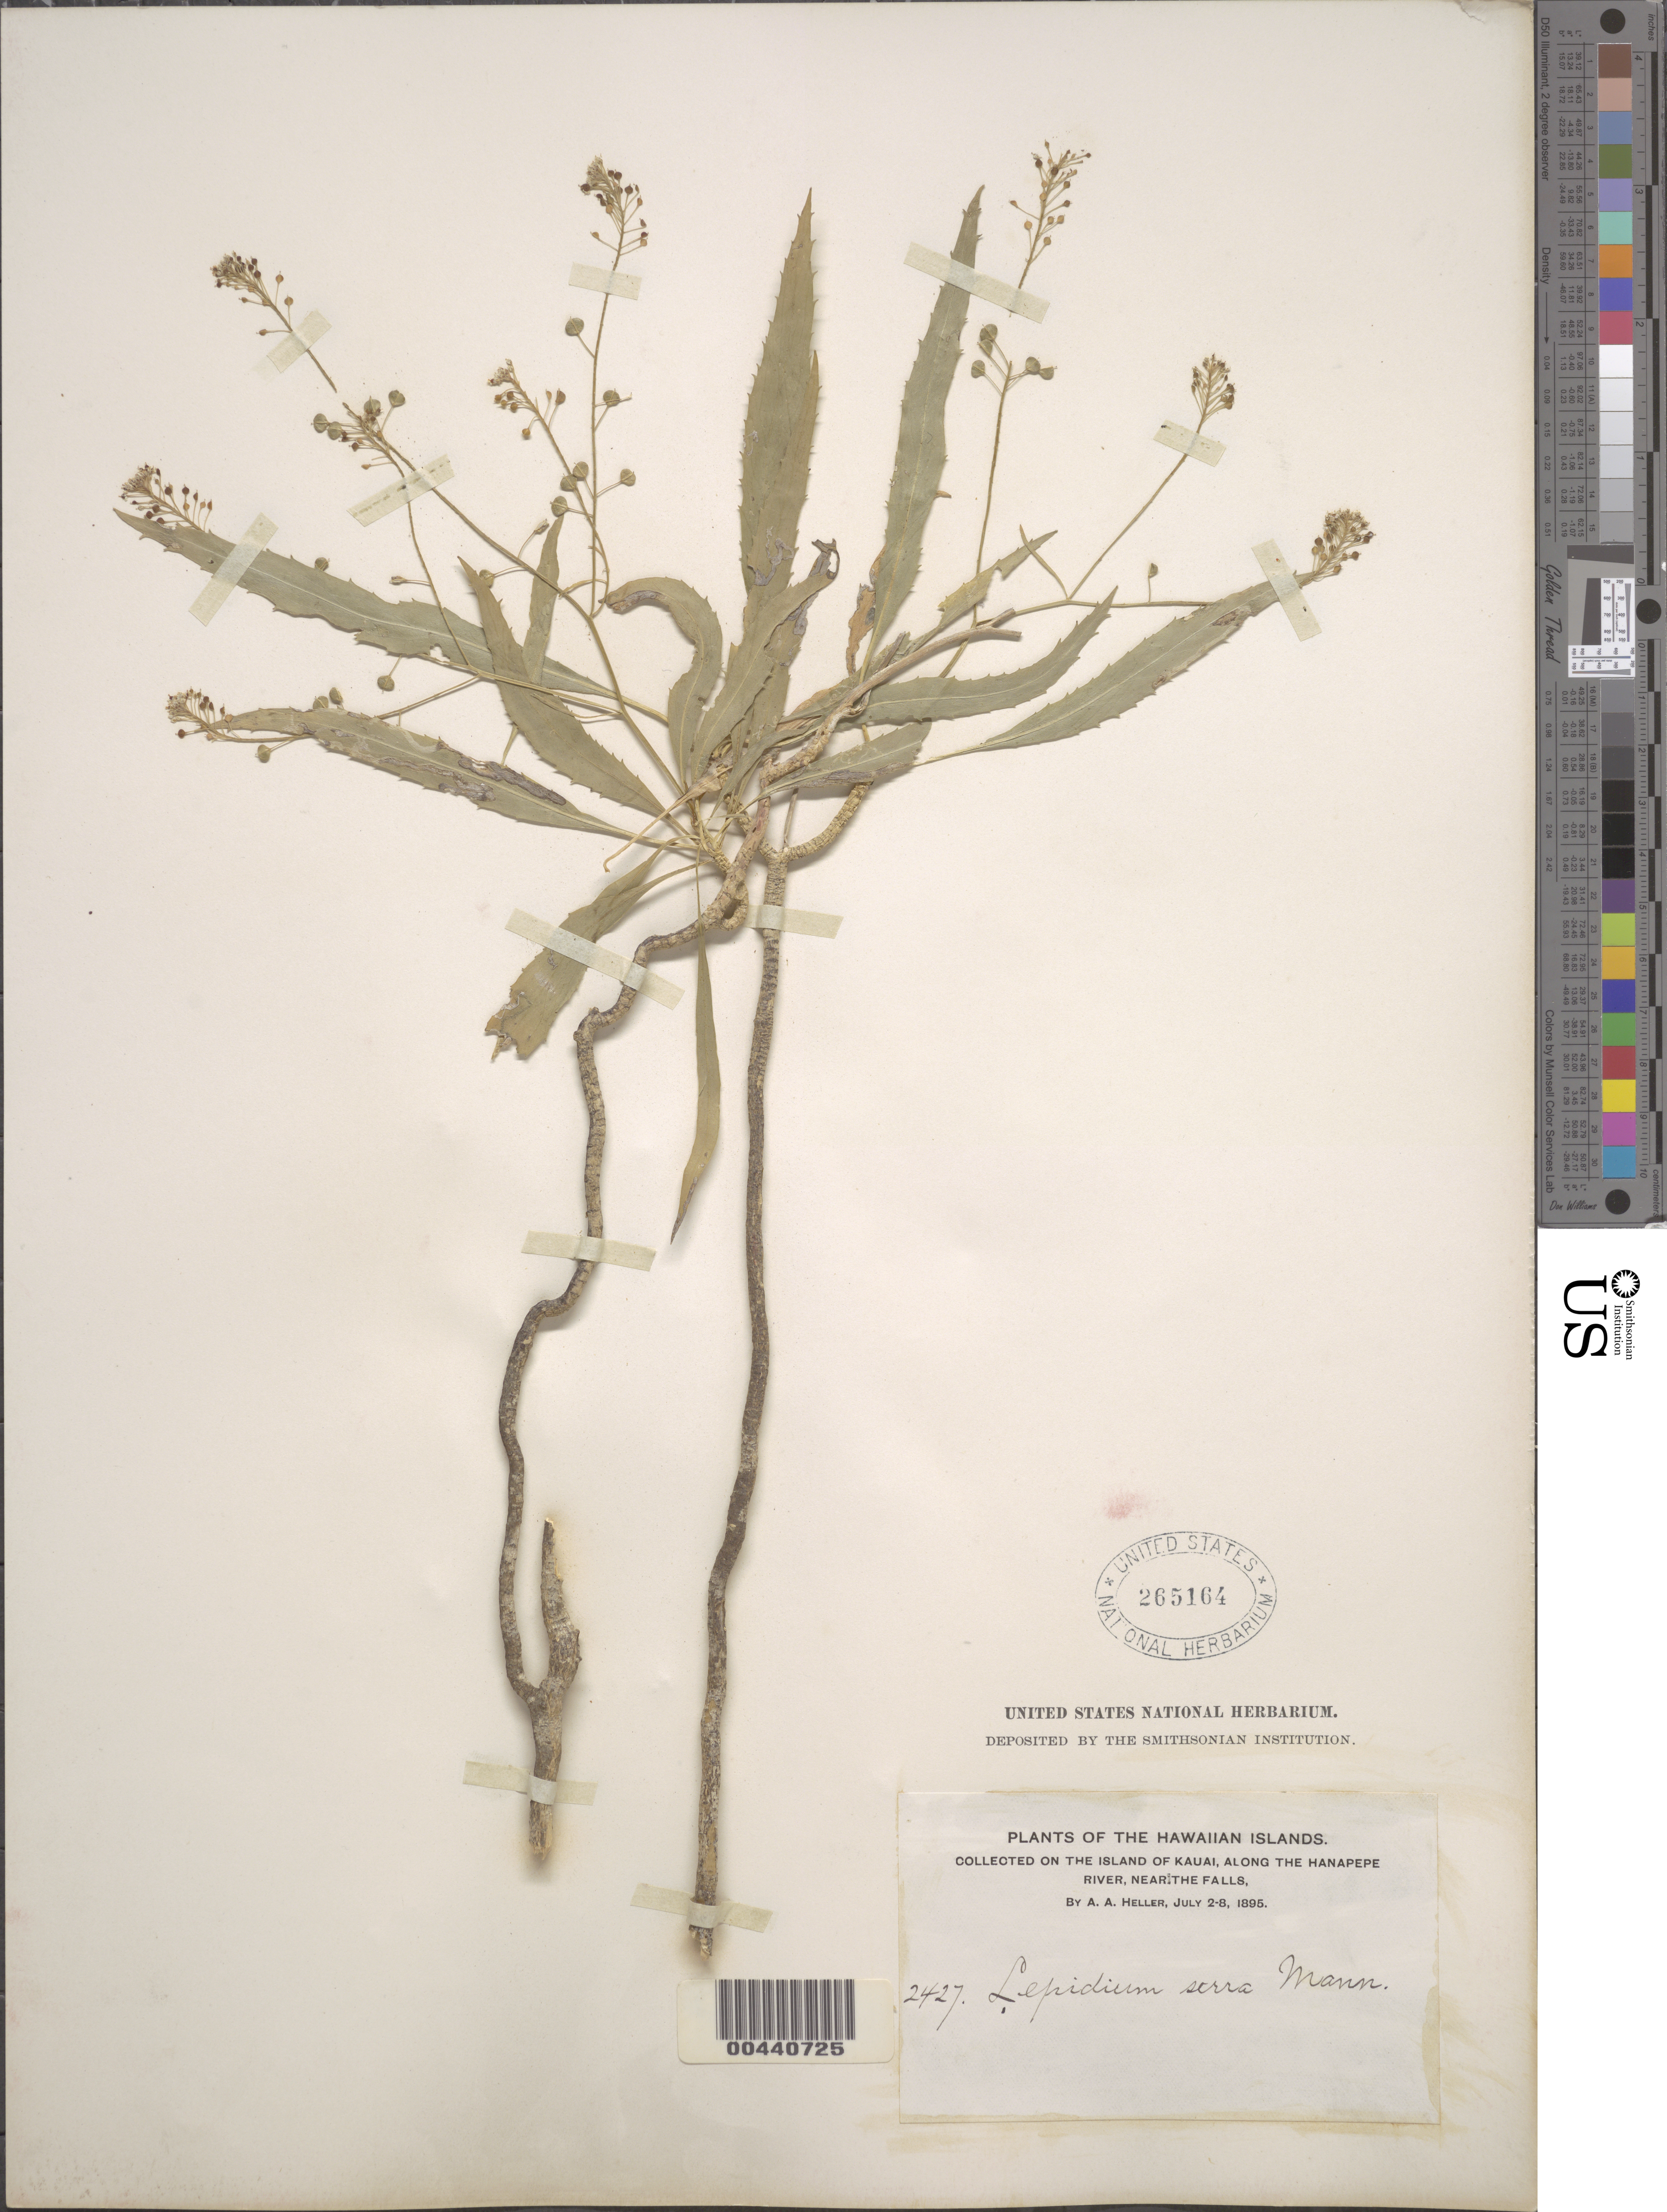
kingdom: Plantae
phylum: Tracheophyta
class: Magnoliopsida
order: Brassicales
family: Brassicaceae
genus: Lepidium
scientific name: Lepidium serra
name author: H. Mann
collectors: A. A. Heller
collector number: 2427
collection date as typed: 2 Jul 1895 to 8 Jul 1895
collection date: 1895-07-02/1895-07-08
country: United States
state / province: Hawaii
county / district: Kauai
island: Kaua'i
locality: Along the Hanapepe River, near the falls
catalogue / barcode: US 265164